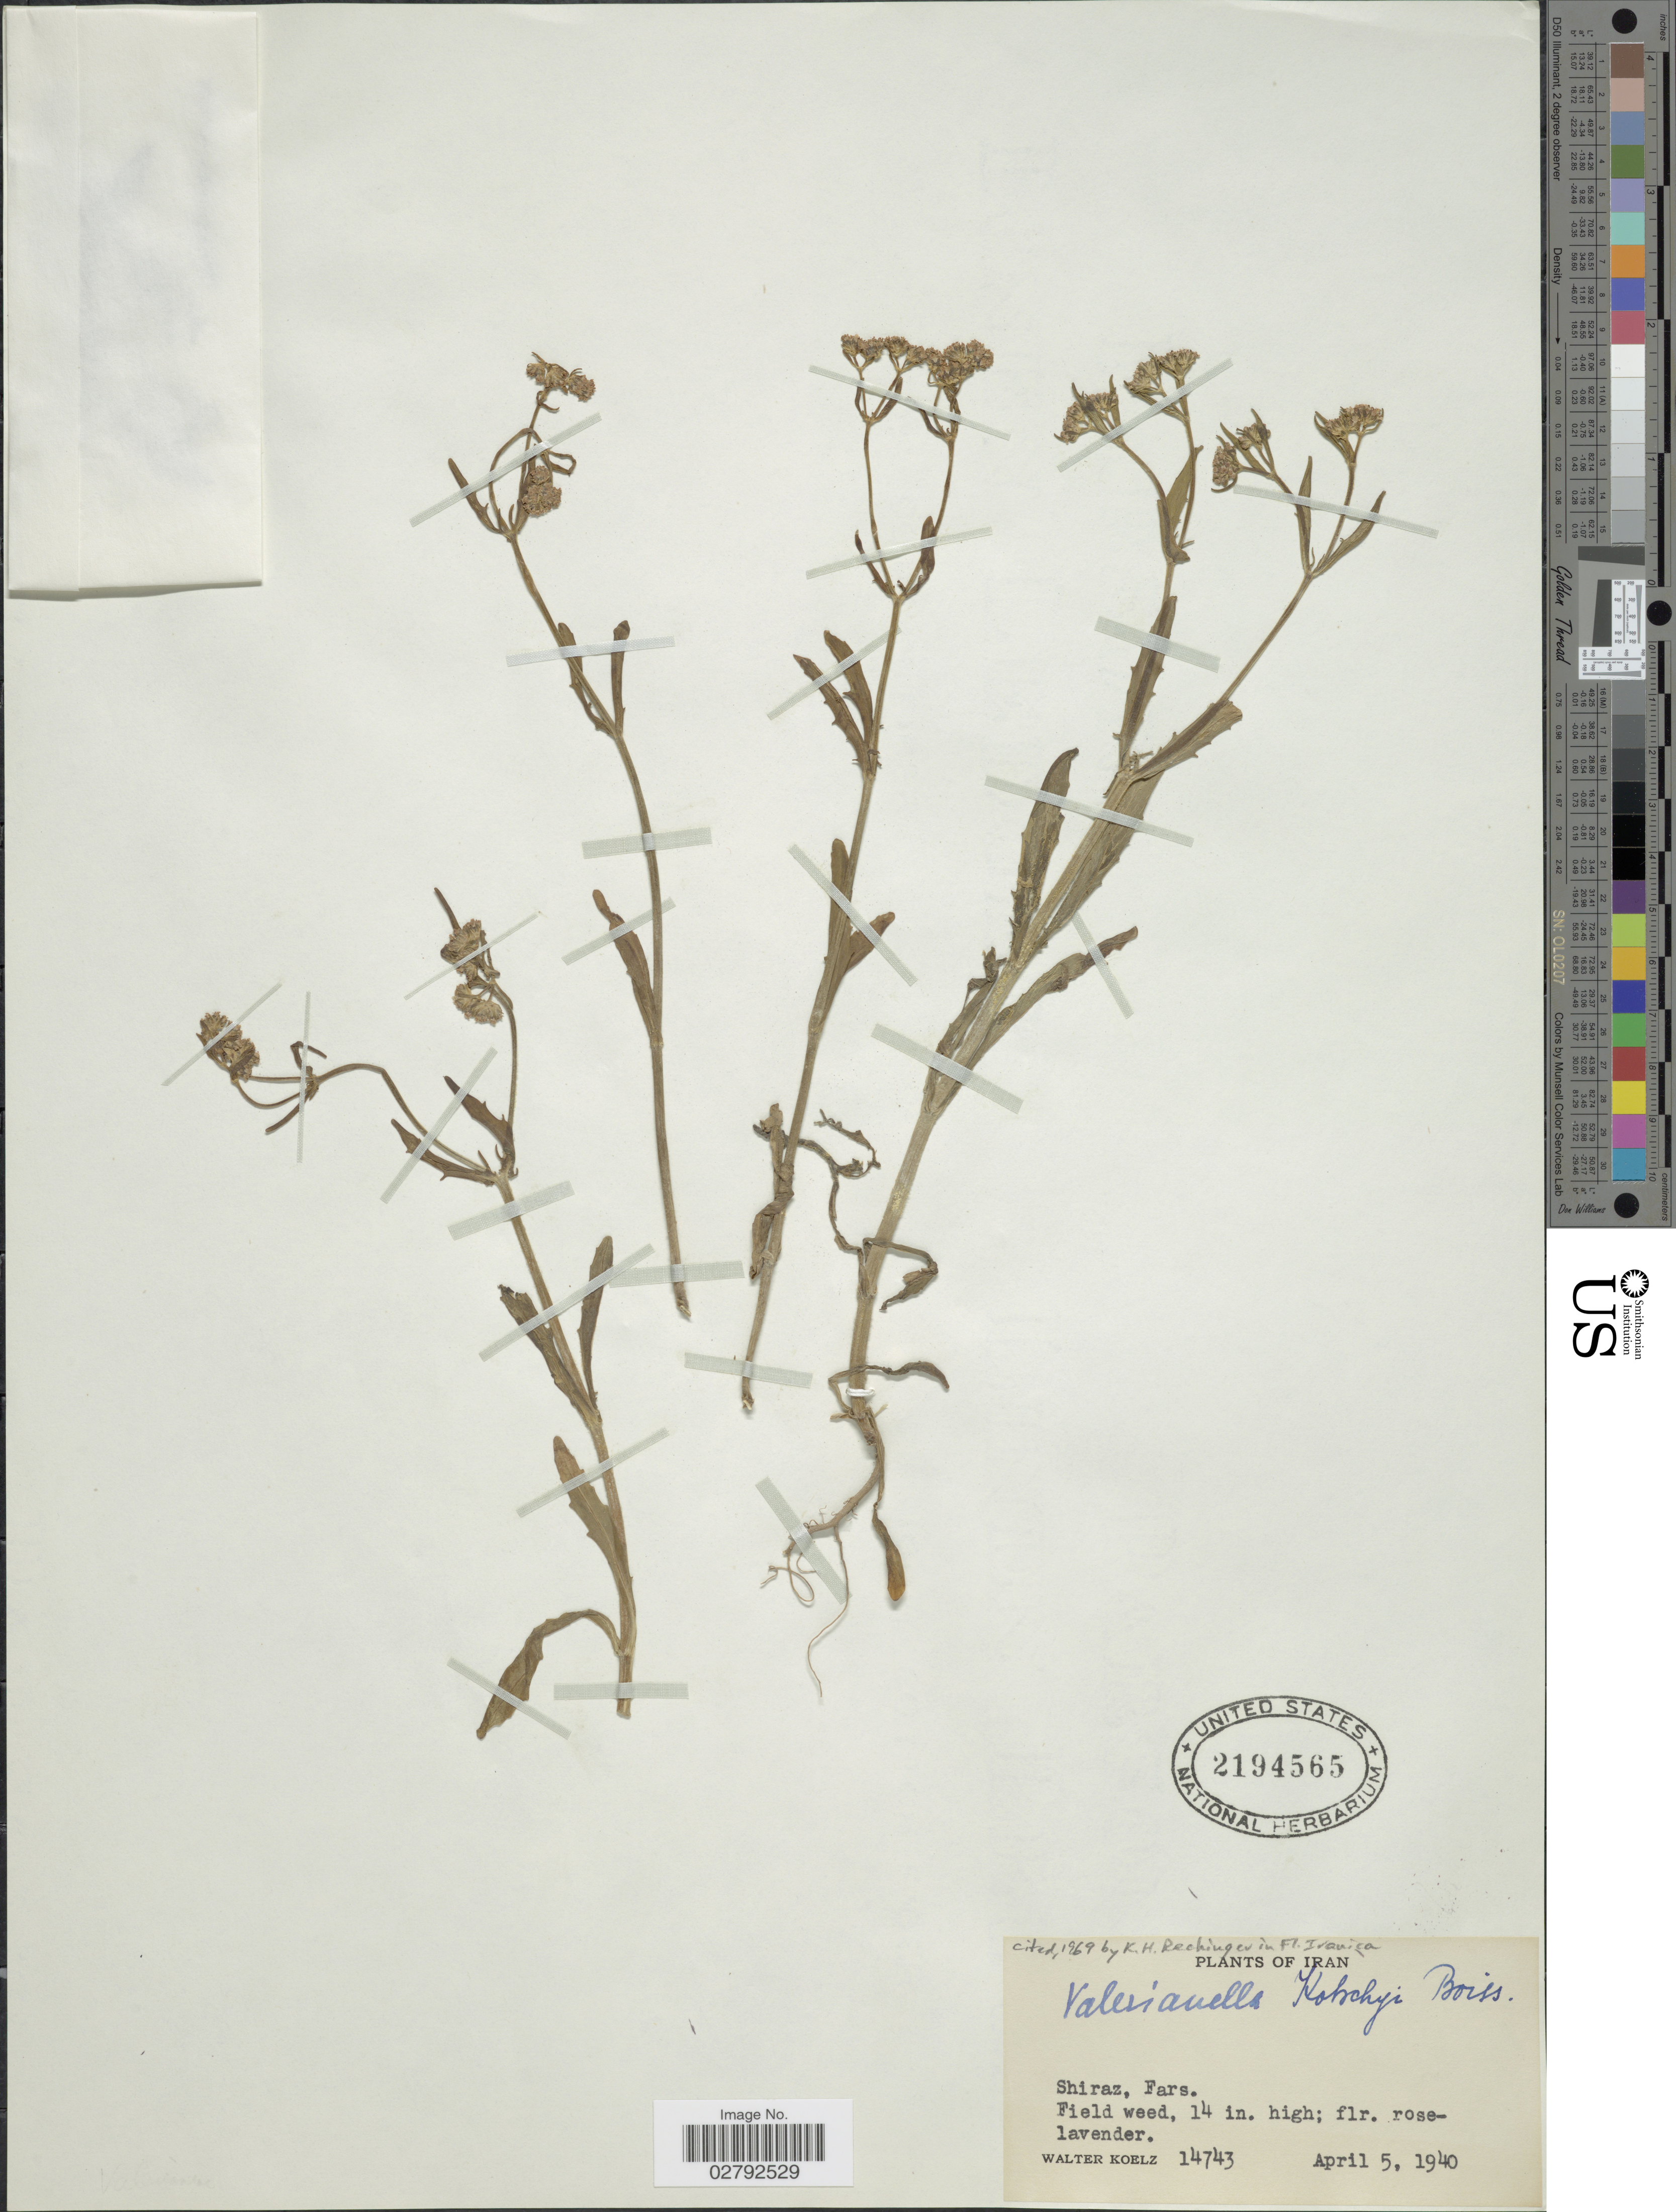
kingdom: Plantae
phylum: Tracheophyta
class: Magnoliopsida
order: Dipsacales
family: Caprifoliaceae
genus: Valerianella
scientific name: Valerianella kotschyi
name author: Boiss.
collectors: W. N. Koelz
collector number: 14743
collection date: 1940-04-05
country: Iran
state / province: Fars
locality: Shiraz.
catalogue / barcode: US 2194565